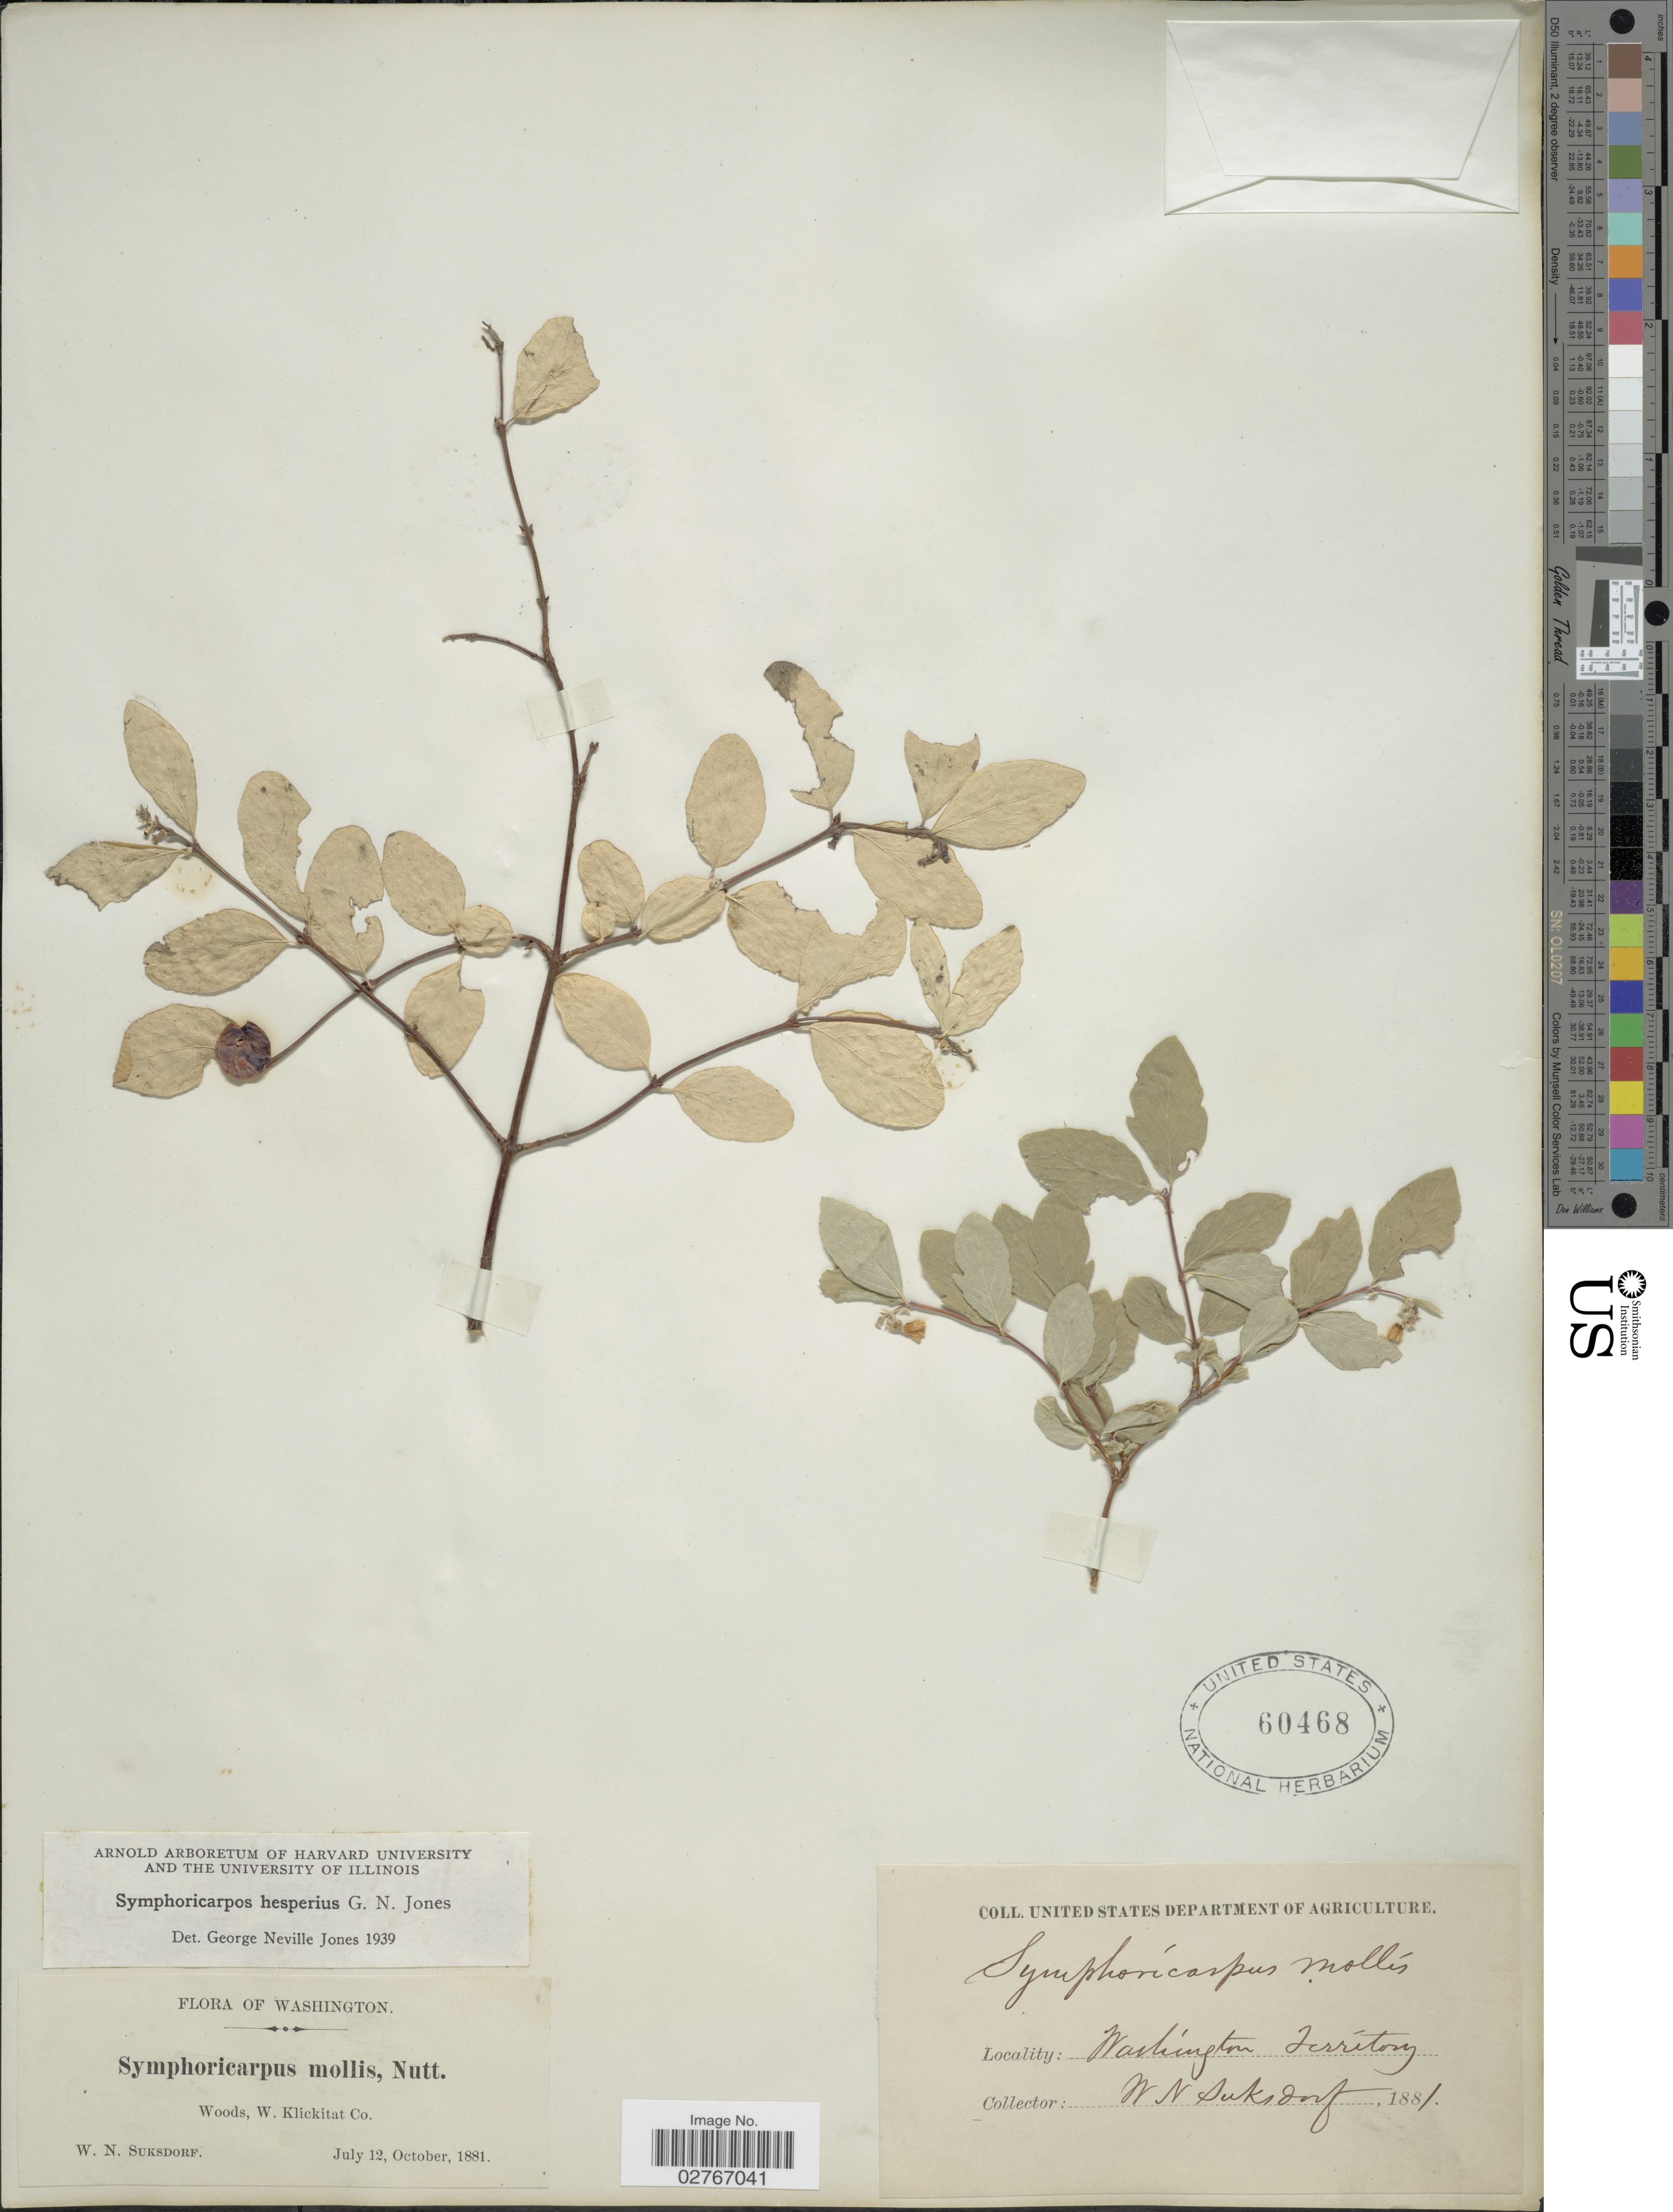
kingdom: Plantae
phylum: Tracheophyta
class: Magnoliopsida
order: Dipsacales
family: Caprifoliaceae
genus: Symphoricarpos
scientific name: Symphoricarpos hesperius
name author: G.N. Jones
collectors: W. N. Suksdorf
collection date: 1881-07-12/1881-10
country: United States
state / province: Washington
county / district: Klickitat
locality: Woods, W. Klickitat Co. Washington Territory.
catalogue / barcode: US 60468